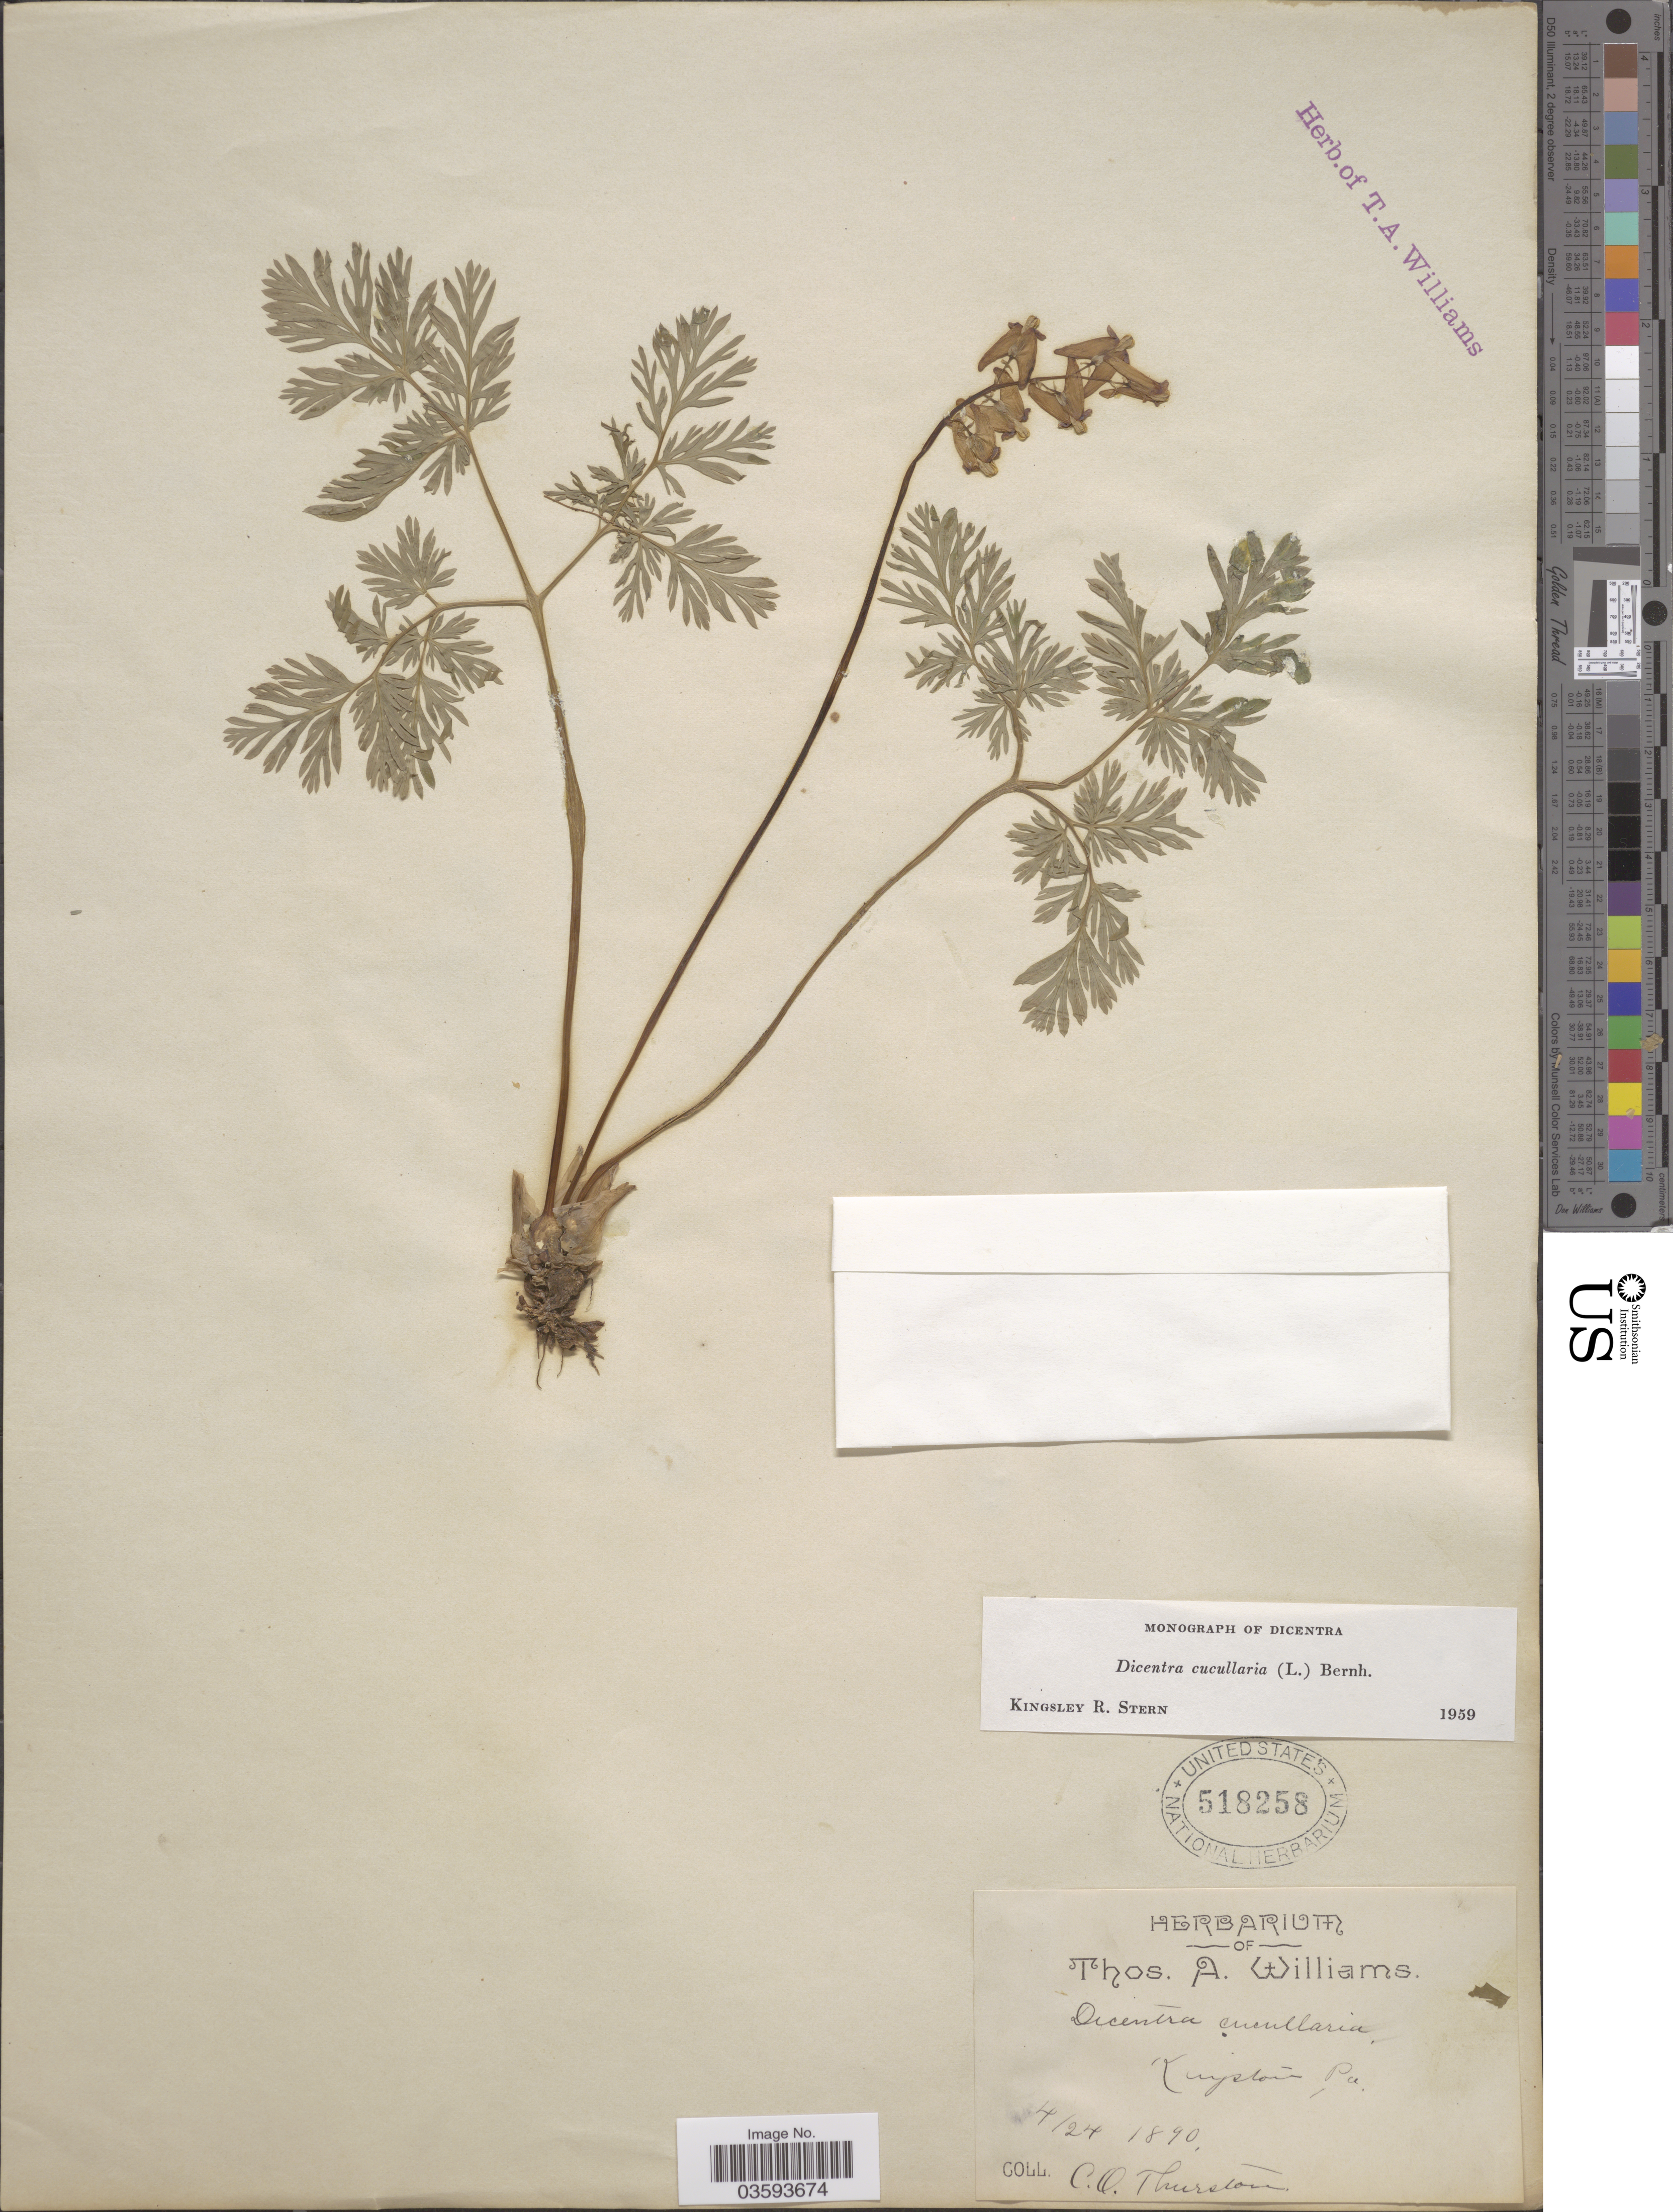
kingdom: Plantae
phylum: Tracheophyta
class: Magnoliopsida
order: Ranunculales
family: Papaveraceae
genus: Dicentra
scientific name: Dicentra cucullaria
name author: (L.) Bernh.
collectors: C. Thurston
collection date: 1890-04-24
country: United States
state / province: Pennsylvania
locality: Kingston.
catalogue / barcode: US 518258